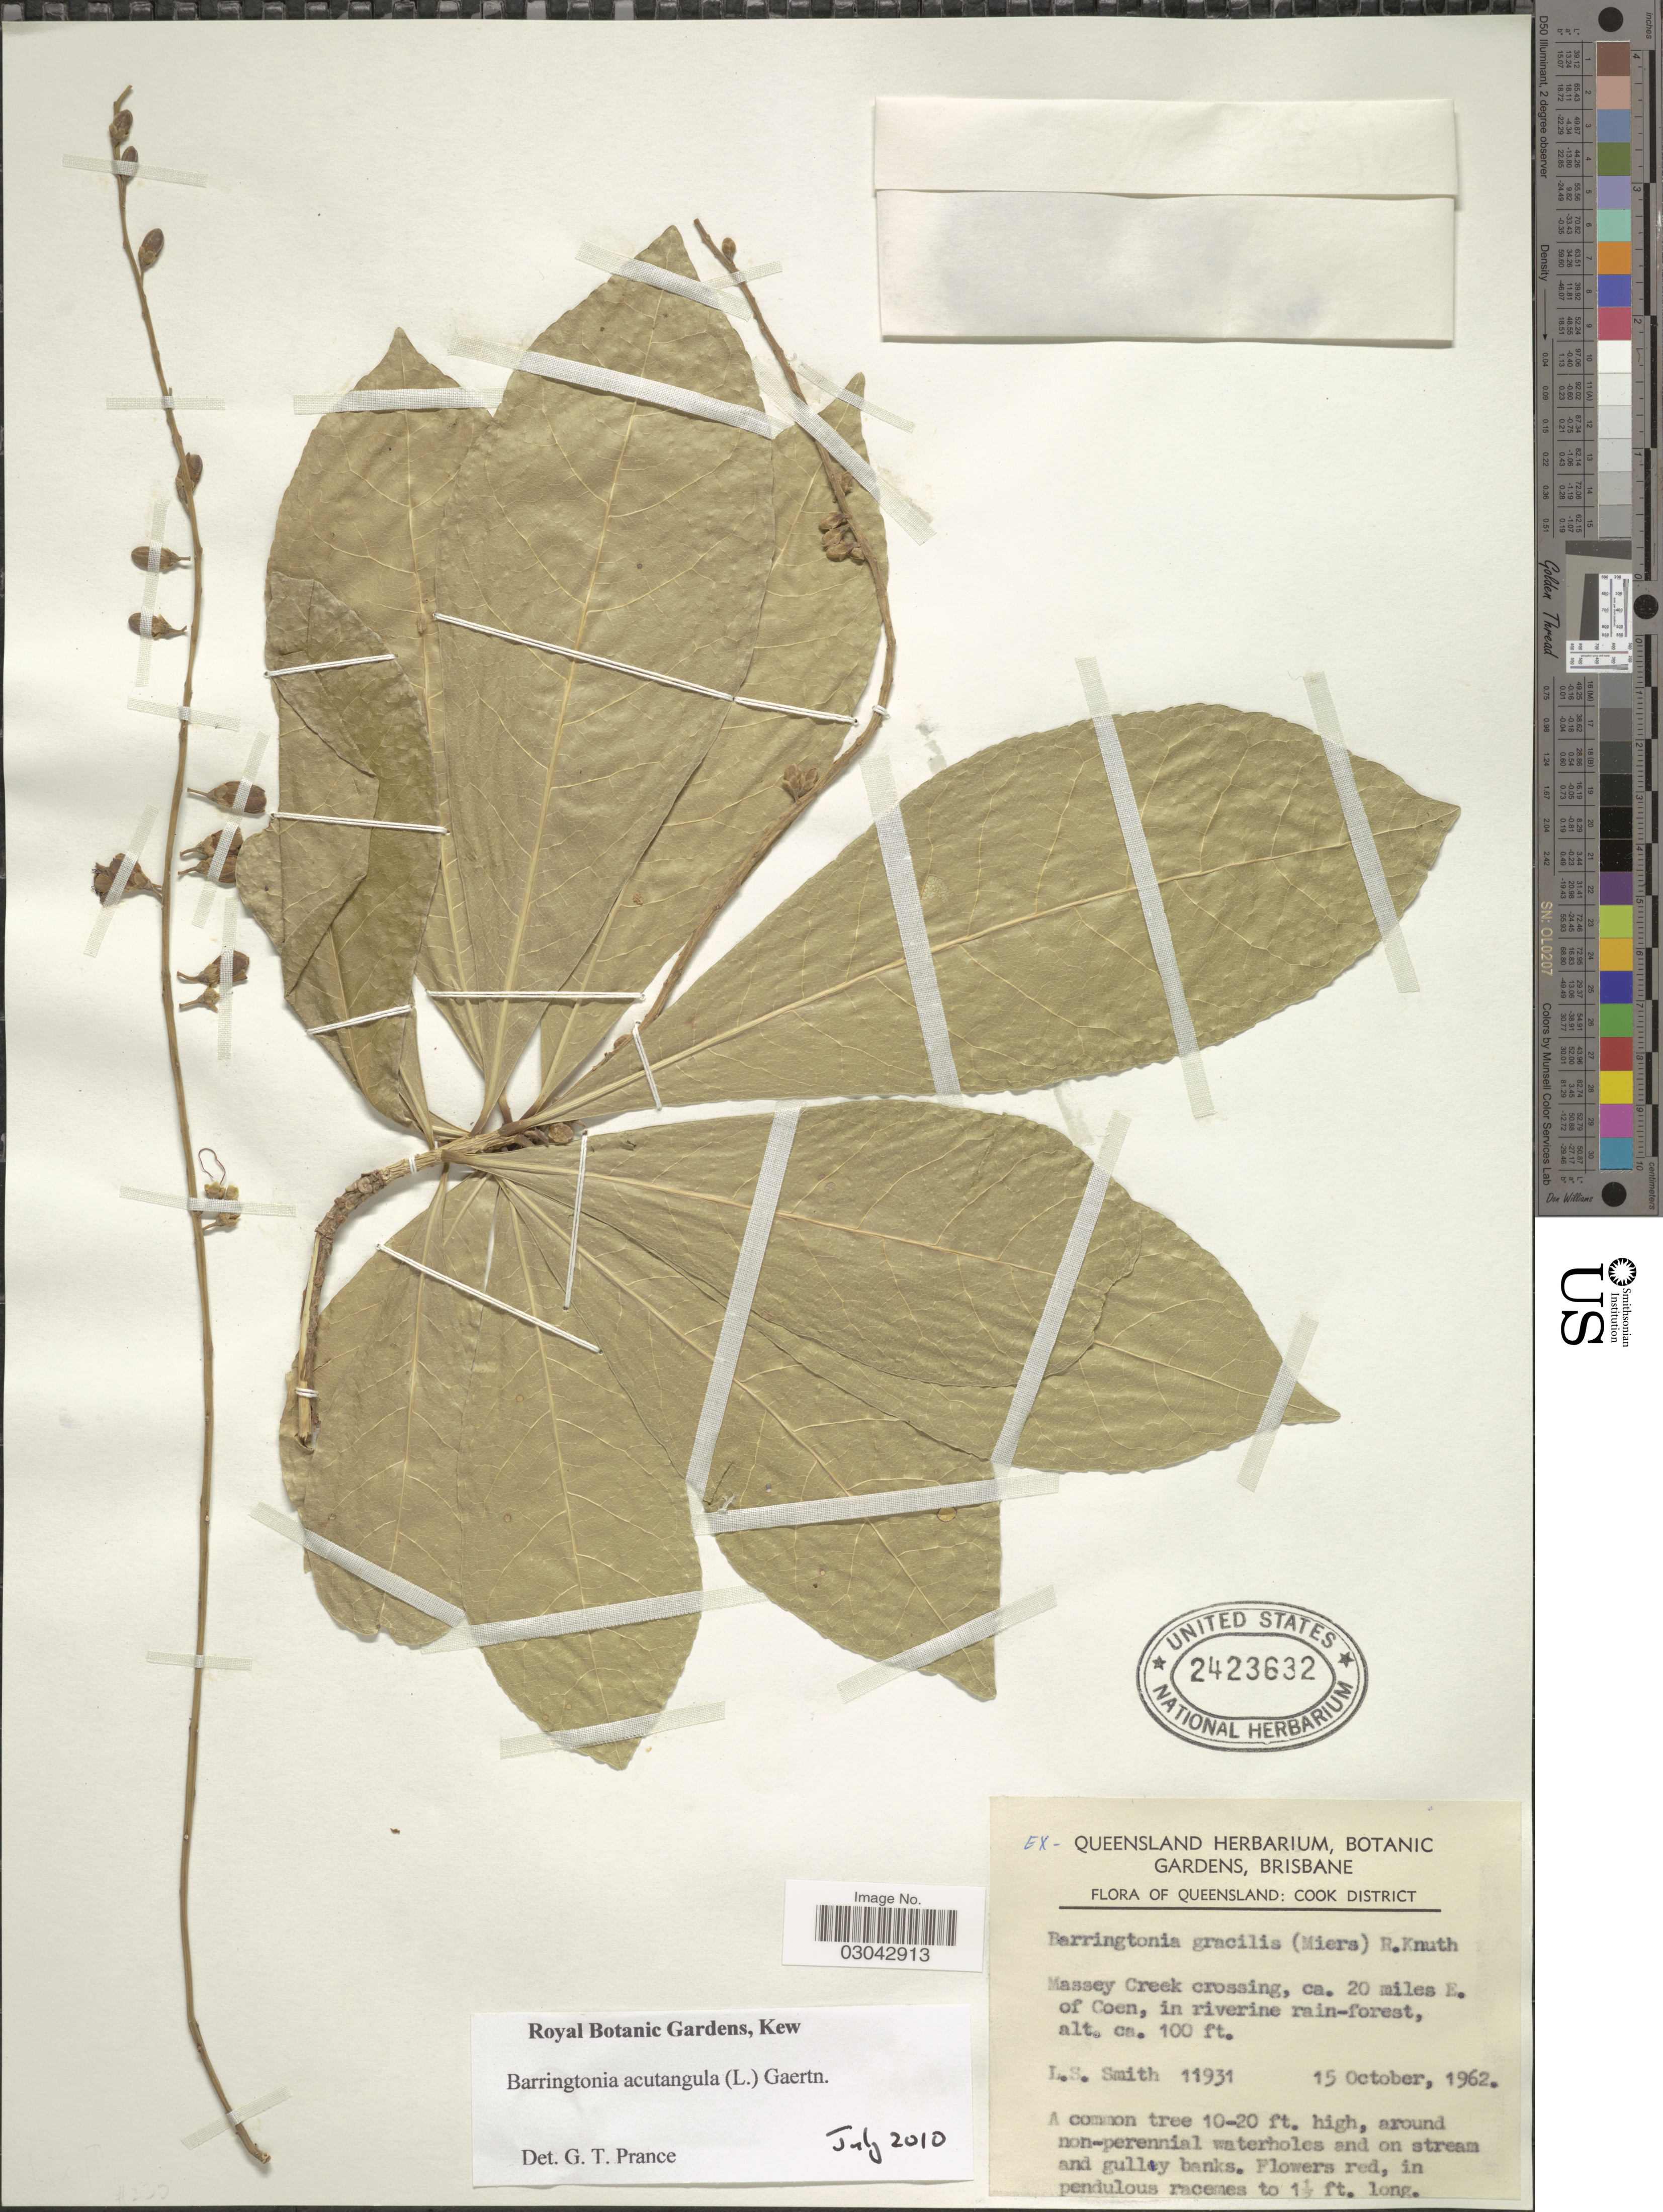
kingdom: Plantae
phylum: Tracheophyta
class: Magnoliopsida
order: Ericales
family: Lecythidaceae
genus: Barringtonia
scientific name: Barringtonia acutangula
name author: (L.) Gaertn.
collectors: L. Smith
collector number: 11931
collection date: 1962-10-15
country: Australia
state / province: Queensland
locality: Cook District, Massey Creek crossing, ca. 20 miles E. of Coen.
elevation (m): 30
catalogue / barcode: US 2423632